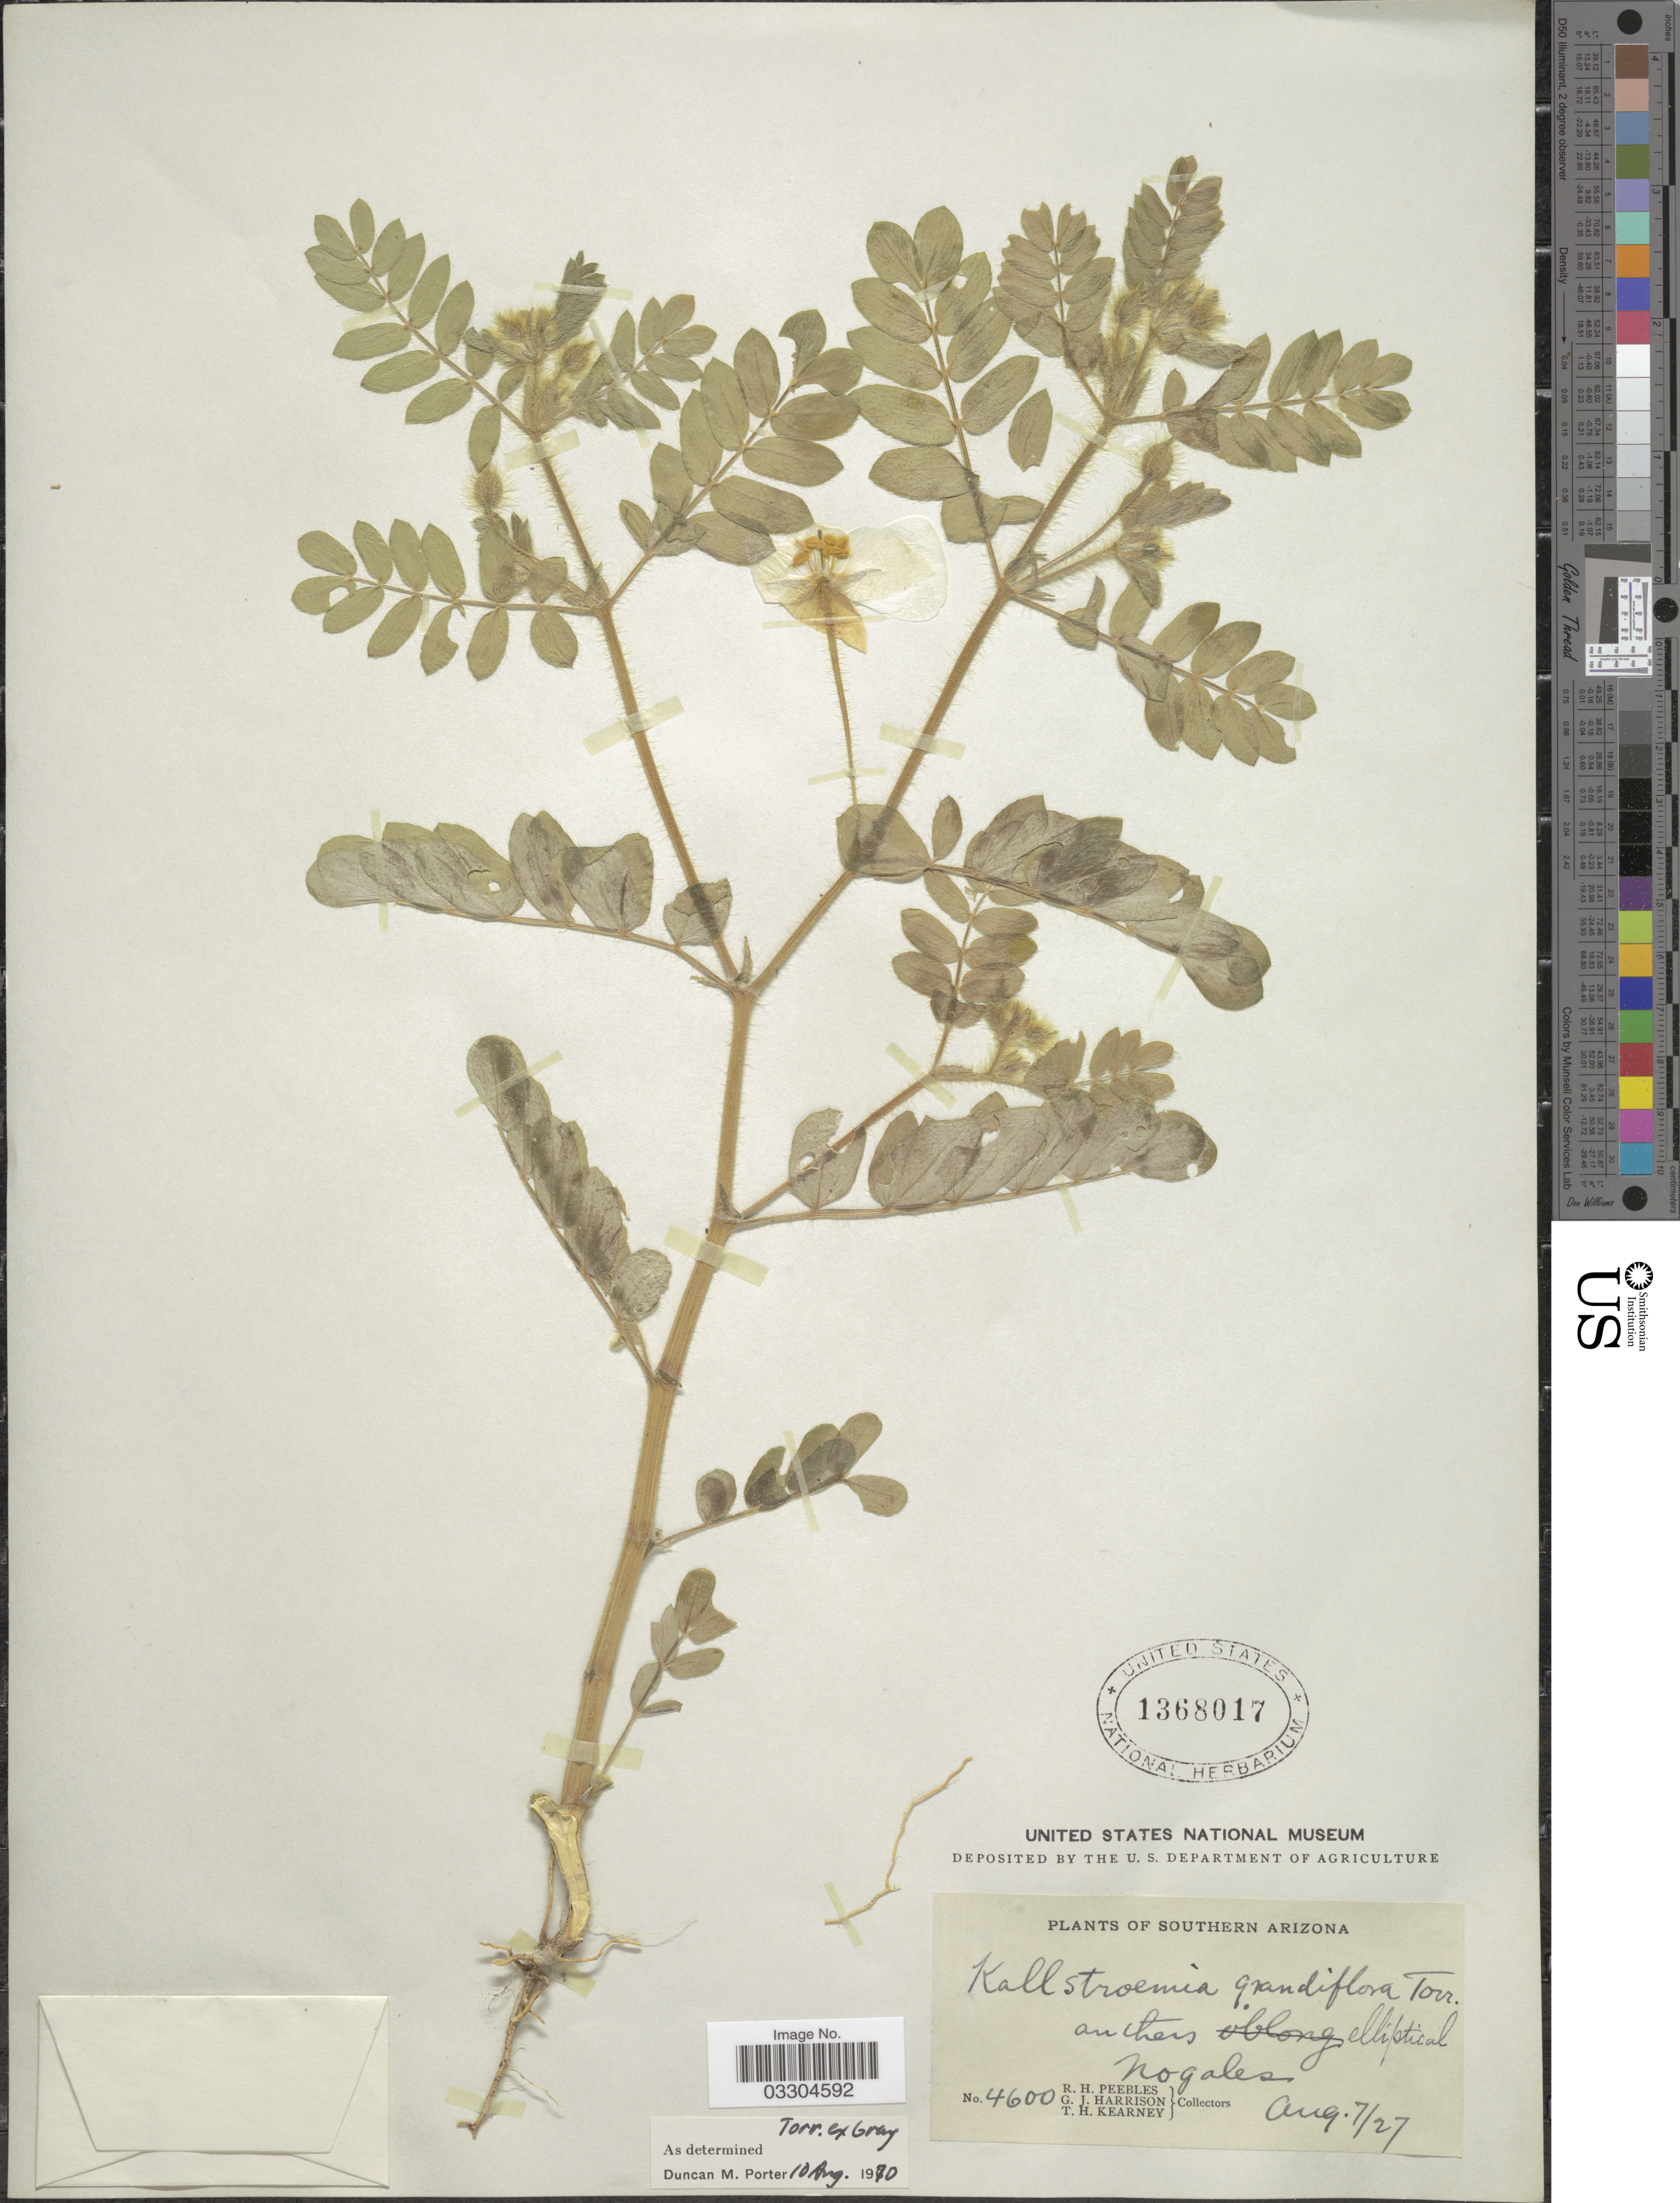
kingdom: Plantae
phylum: Tracheophyta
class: Magnoliopsida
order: Zygophyllales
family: Zygophyllaceae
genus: Kallstroemia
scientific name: Kallstroemia grandiflora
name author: Torr. ex A. Gray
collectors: R. H. Peebles, G. J. Harrison & T. H. Kearney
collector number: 4600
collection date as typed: Transcribed d/m/y: 7/8/27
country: United States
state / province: Arizona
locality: Southern Arizona. Nogales.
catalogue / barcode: US 1368017